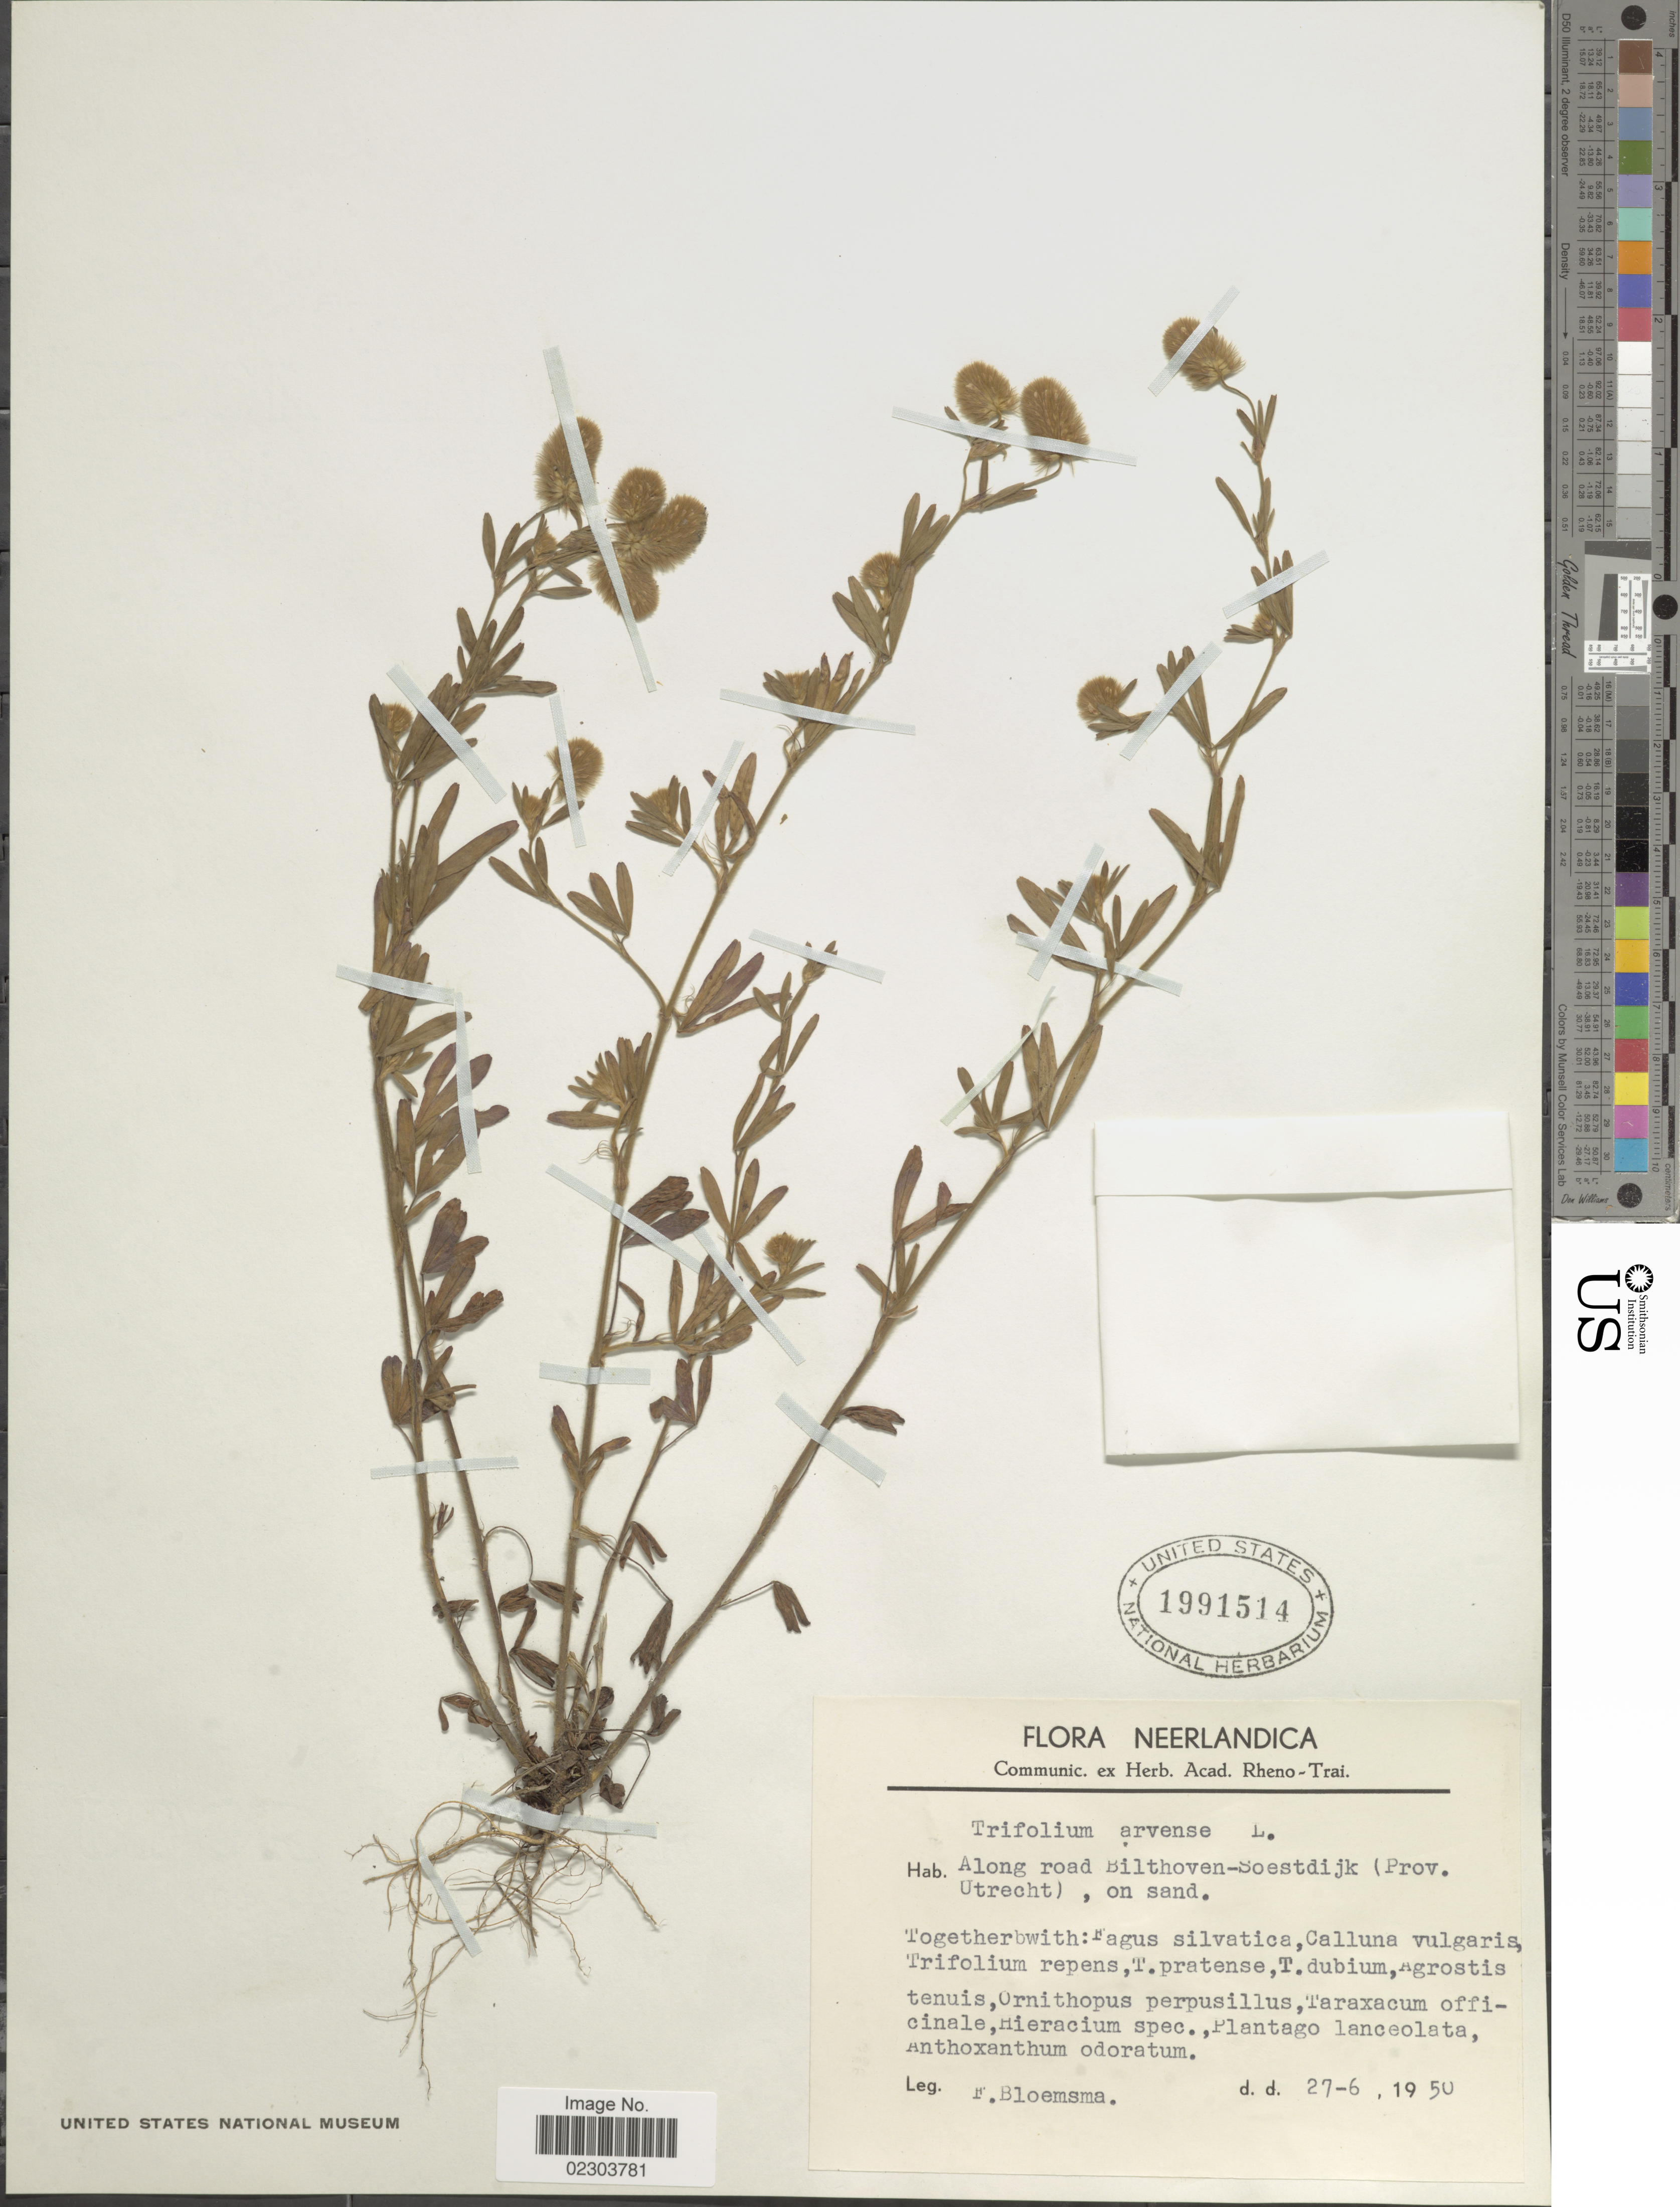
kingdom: Plantae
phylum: Tracheophyta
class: Magnoliopsida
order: Fabales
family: Fabaceae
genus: Trifolium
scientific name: Trifolium arvense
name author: L.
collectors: F. Bloemsma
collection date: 1950-06-27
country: Netherlands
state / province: Utrecht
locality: Along road Bilthoven-Soestdijk, on sand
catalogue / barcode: US 1991514